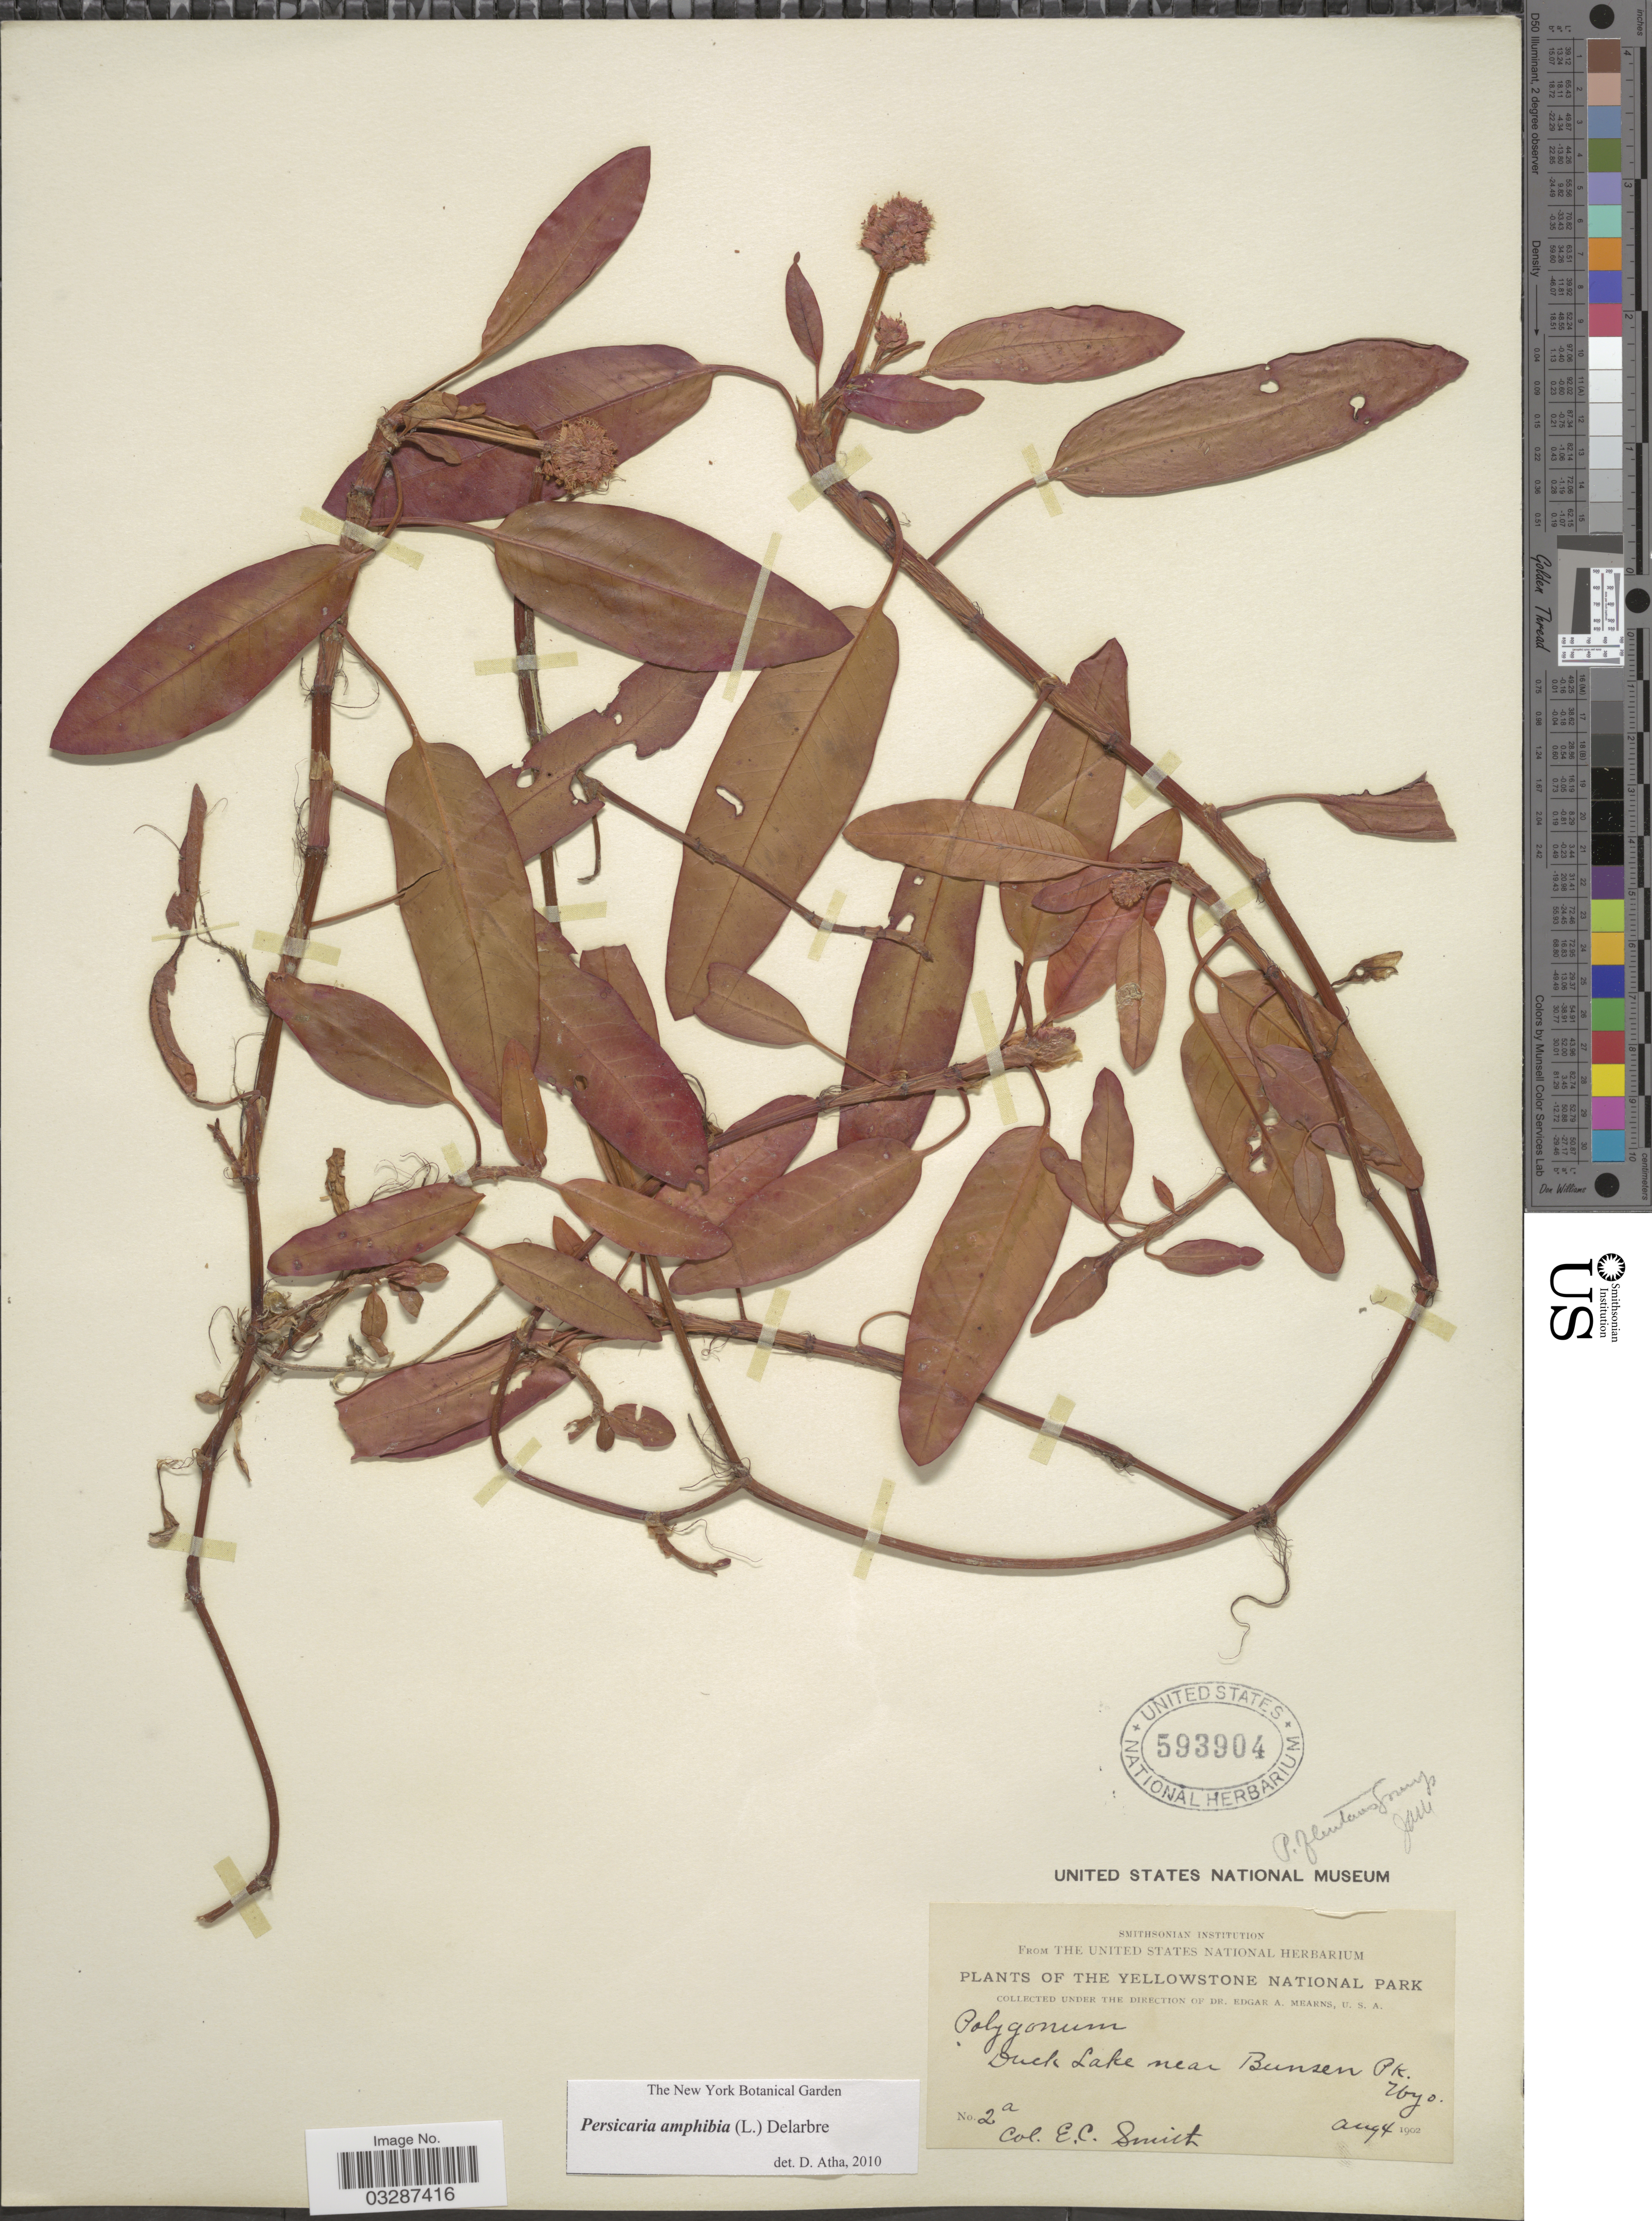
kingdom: Plantae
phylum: Tracheophyta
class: Magnoliopsida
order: Caryophyllales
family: Polygonaceae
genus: Persicaria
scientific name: Persicaria amphibia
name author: (L.) Delarbre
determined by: Atha, D. E.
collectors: E. Smith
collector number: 2a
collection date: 1902-08-04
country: United States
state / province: Wyoming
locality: The Yellowstone National Park. Duck Lake near Bunsen Pk.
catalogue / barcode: US 593904